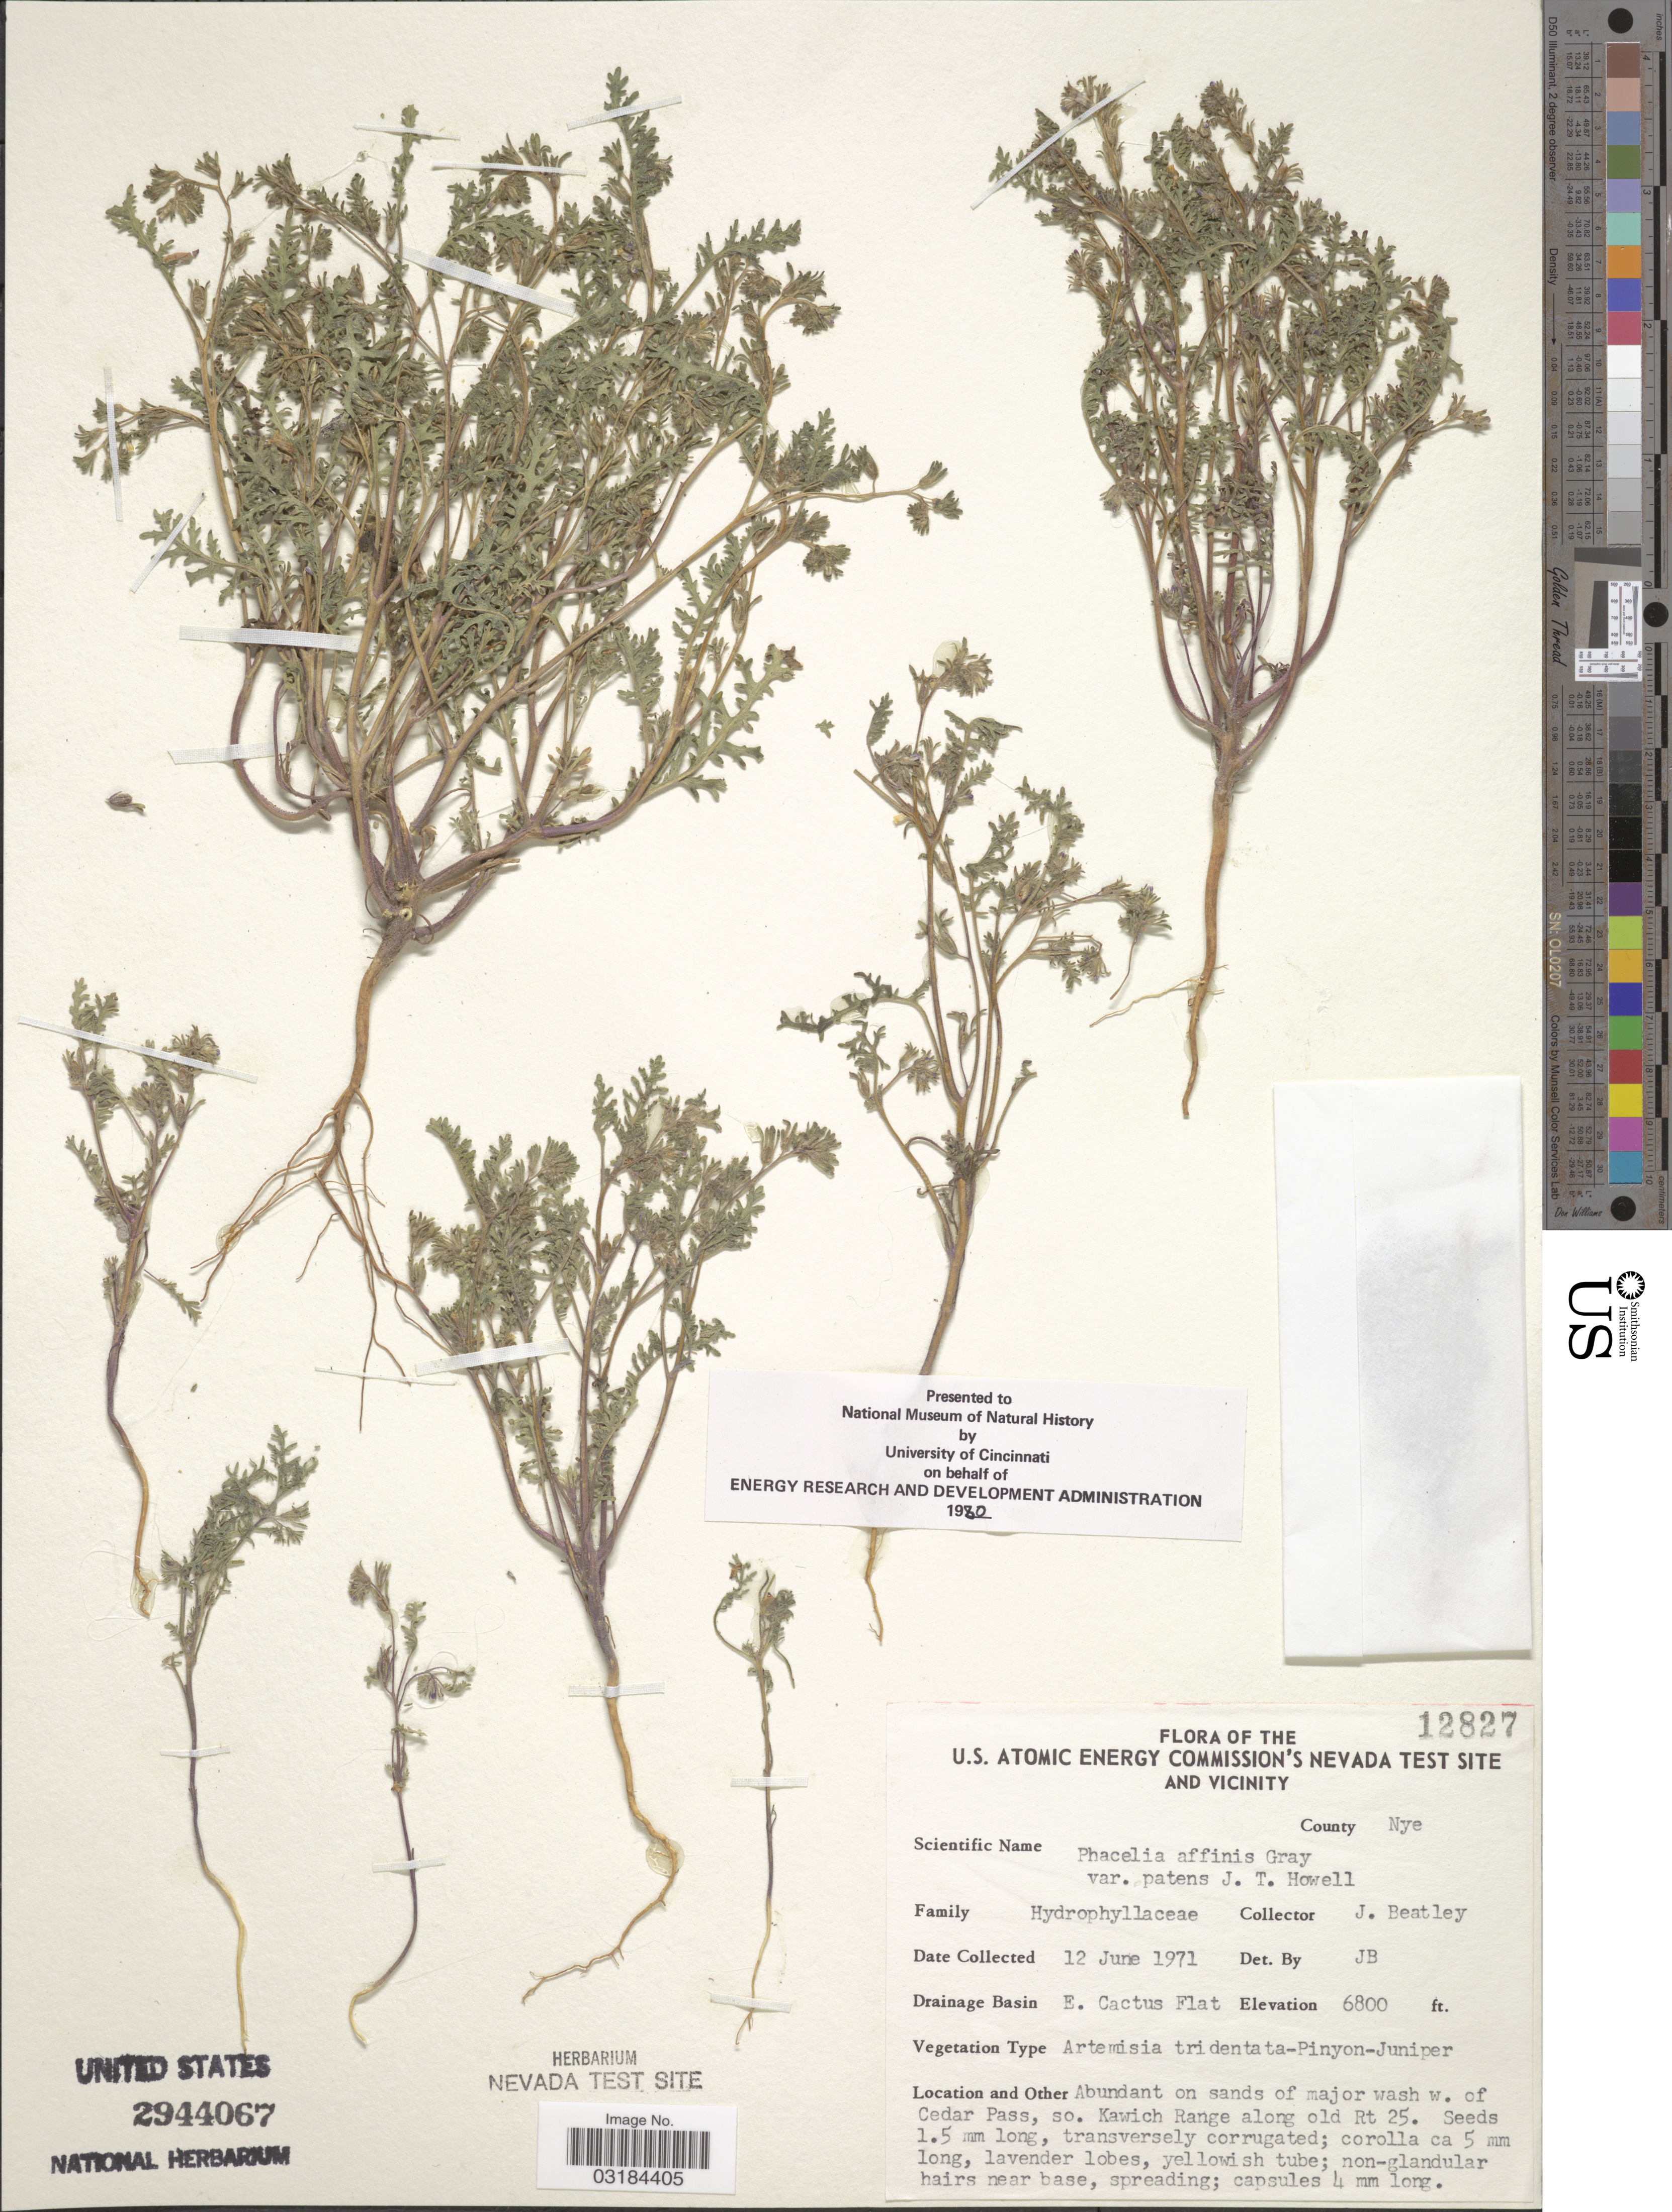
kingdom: Plantae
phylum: Tracheophyta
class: Magnoliopsida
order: Boraginales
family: Hydrophyllaceae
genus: Phacelia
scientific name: Phacelia affinis var. patens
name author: J.T. Howell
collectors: J. C. Beatley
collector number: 12827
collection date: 1971-06-12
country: United States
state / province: Nevada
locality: U.S. Atomic Energy Commission's Nevada Test Site and Vicinity. County Nye. Drainage Basin E. Cactus Flat. Abundant on sands of major wash w. of Cedar Pass, so. Kawich Range along old Rt 25.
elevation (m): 2073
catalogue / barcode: US 2944067